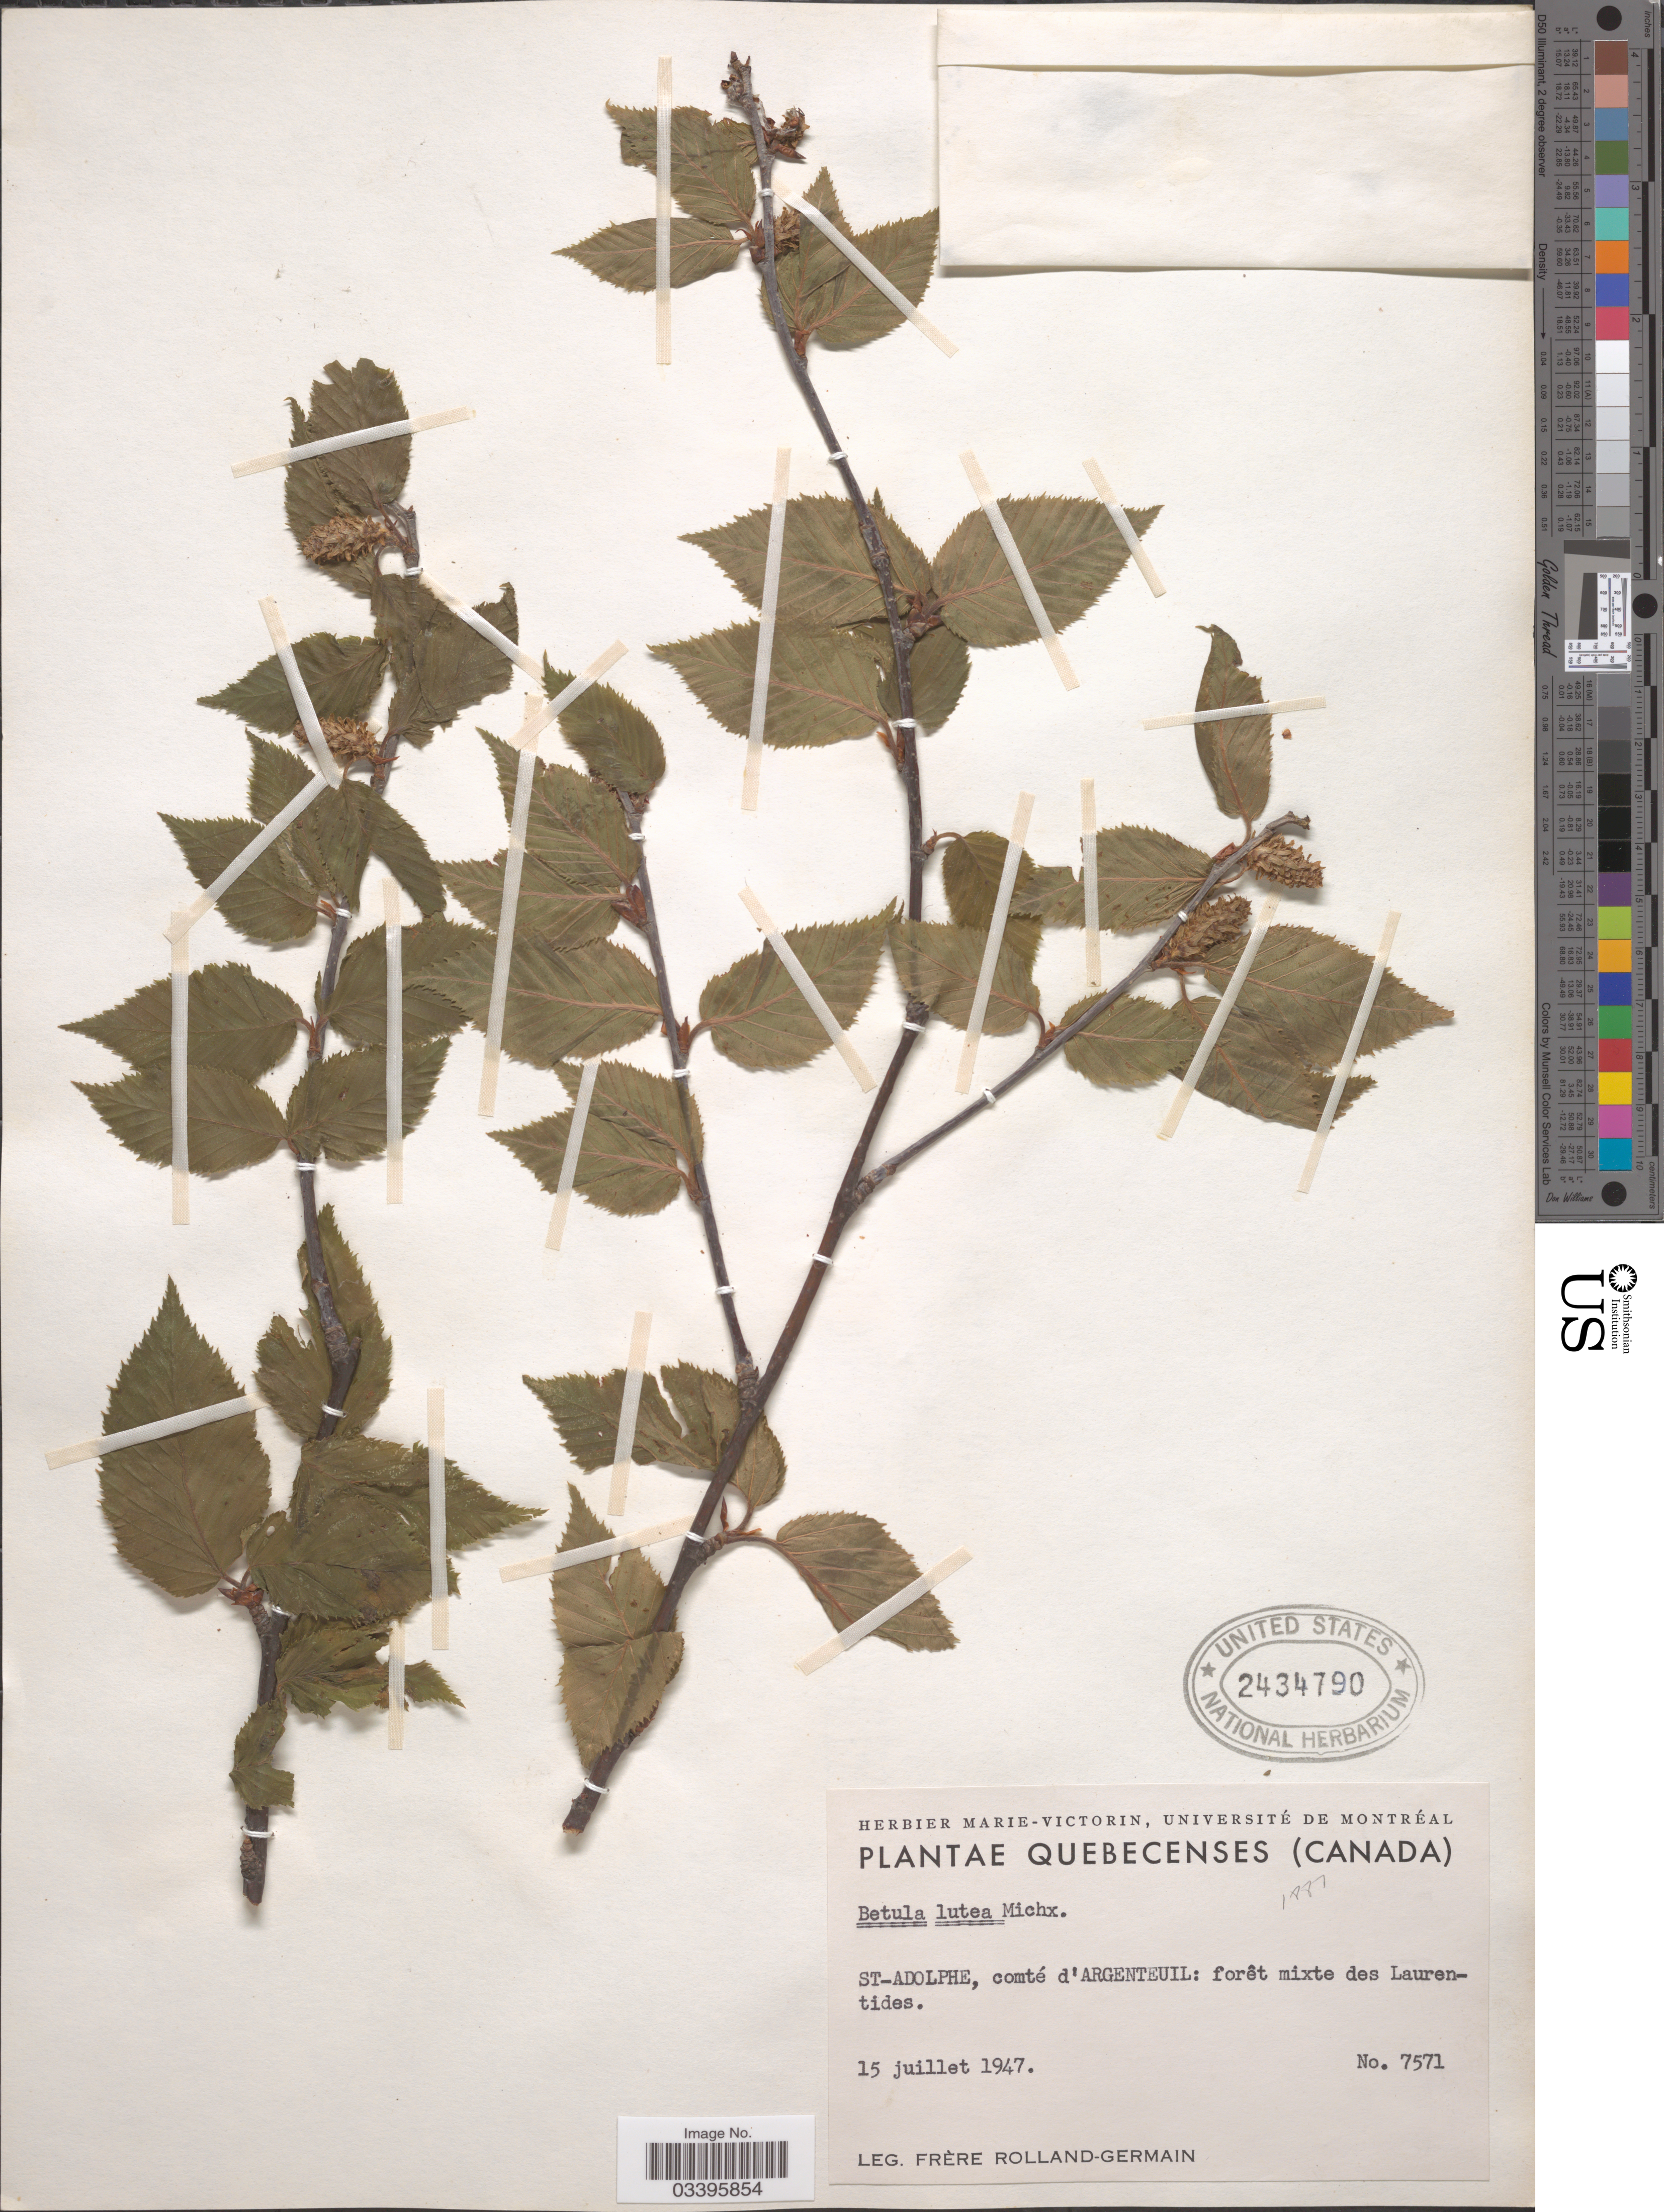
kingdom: Plantae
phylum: Tracheophyta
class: Magnoliopsida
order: Fagales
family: Betulaceae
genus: Betula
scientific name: Betula lutea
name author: F. Michx.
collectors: Rolland-Germain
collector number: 7571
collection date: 1947-07-15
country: Canada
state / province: Quebec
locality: St-Adolphe, comté d'Argenteuil: foret mixte des Laurentides.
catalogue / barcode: US 2434790